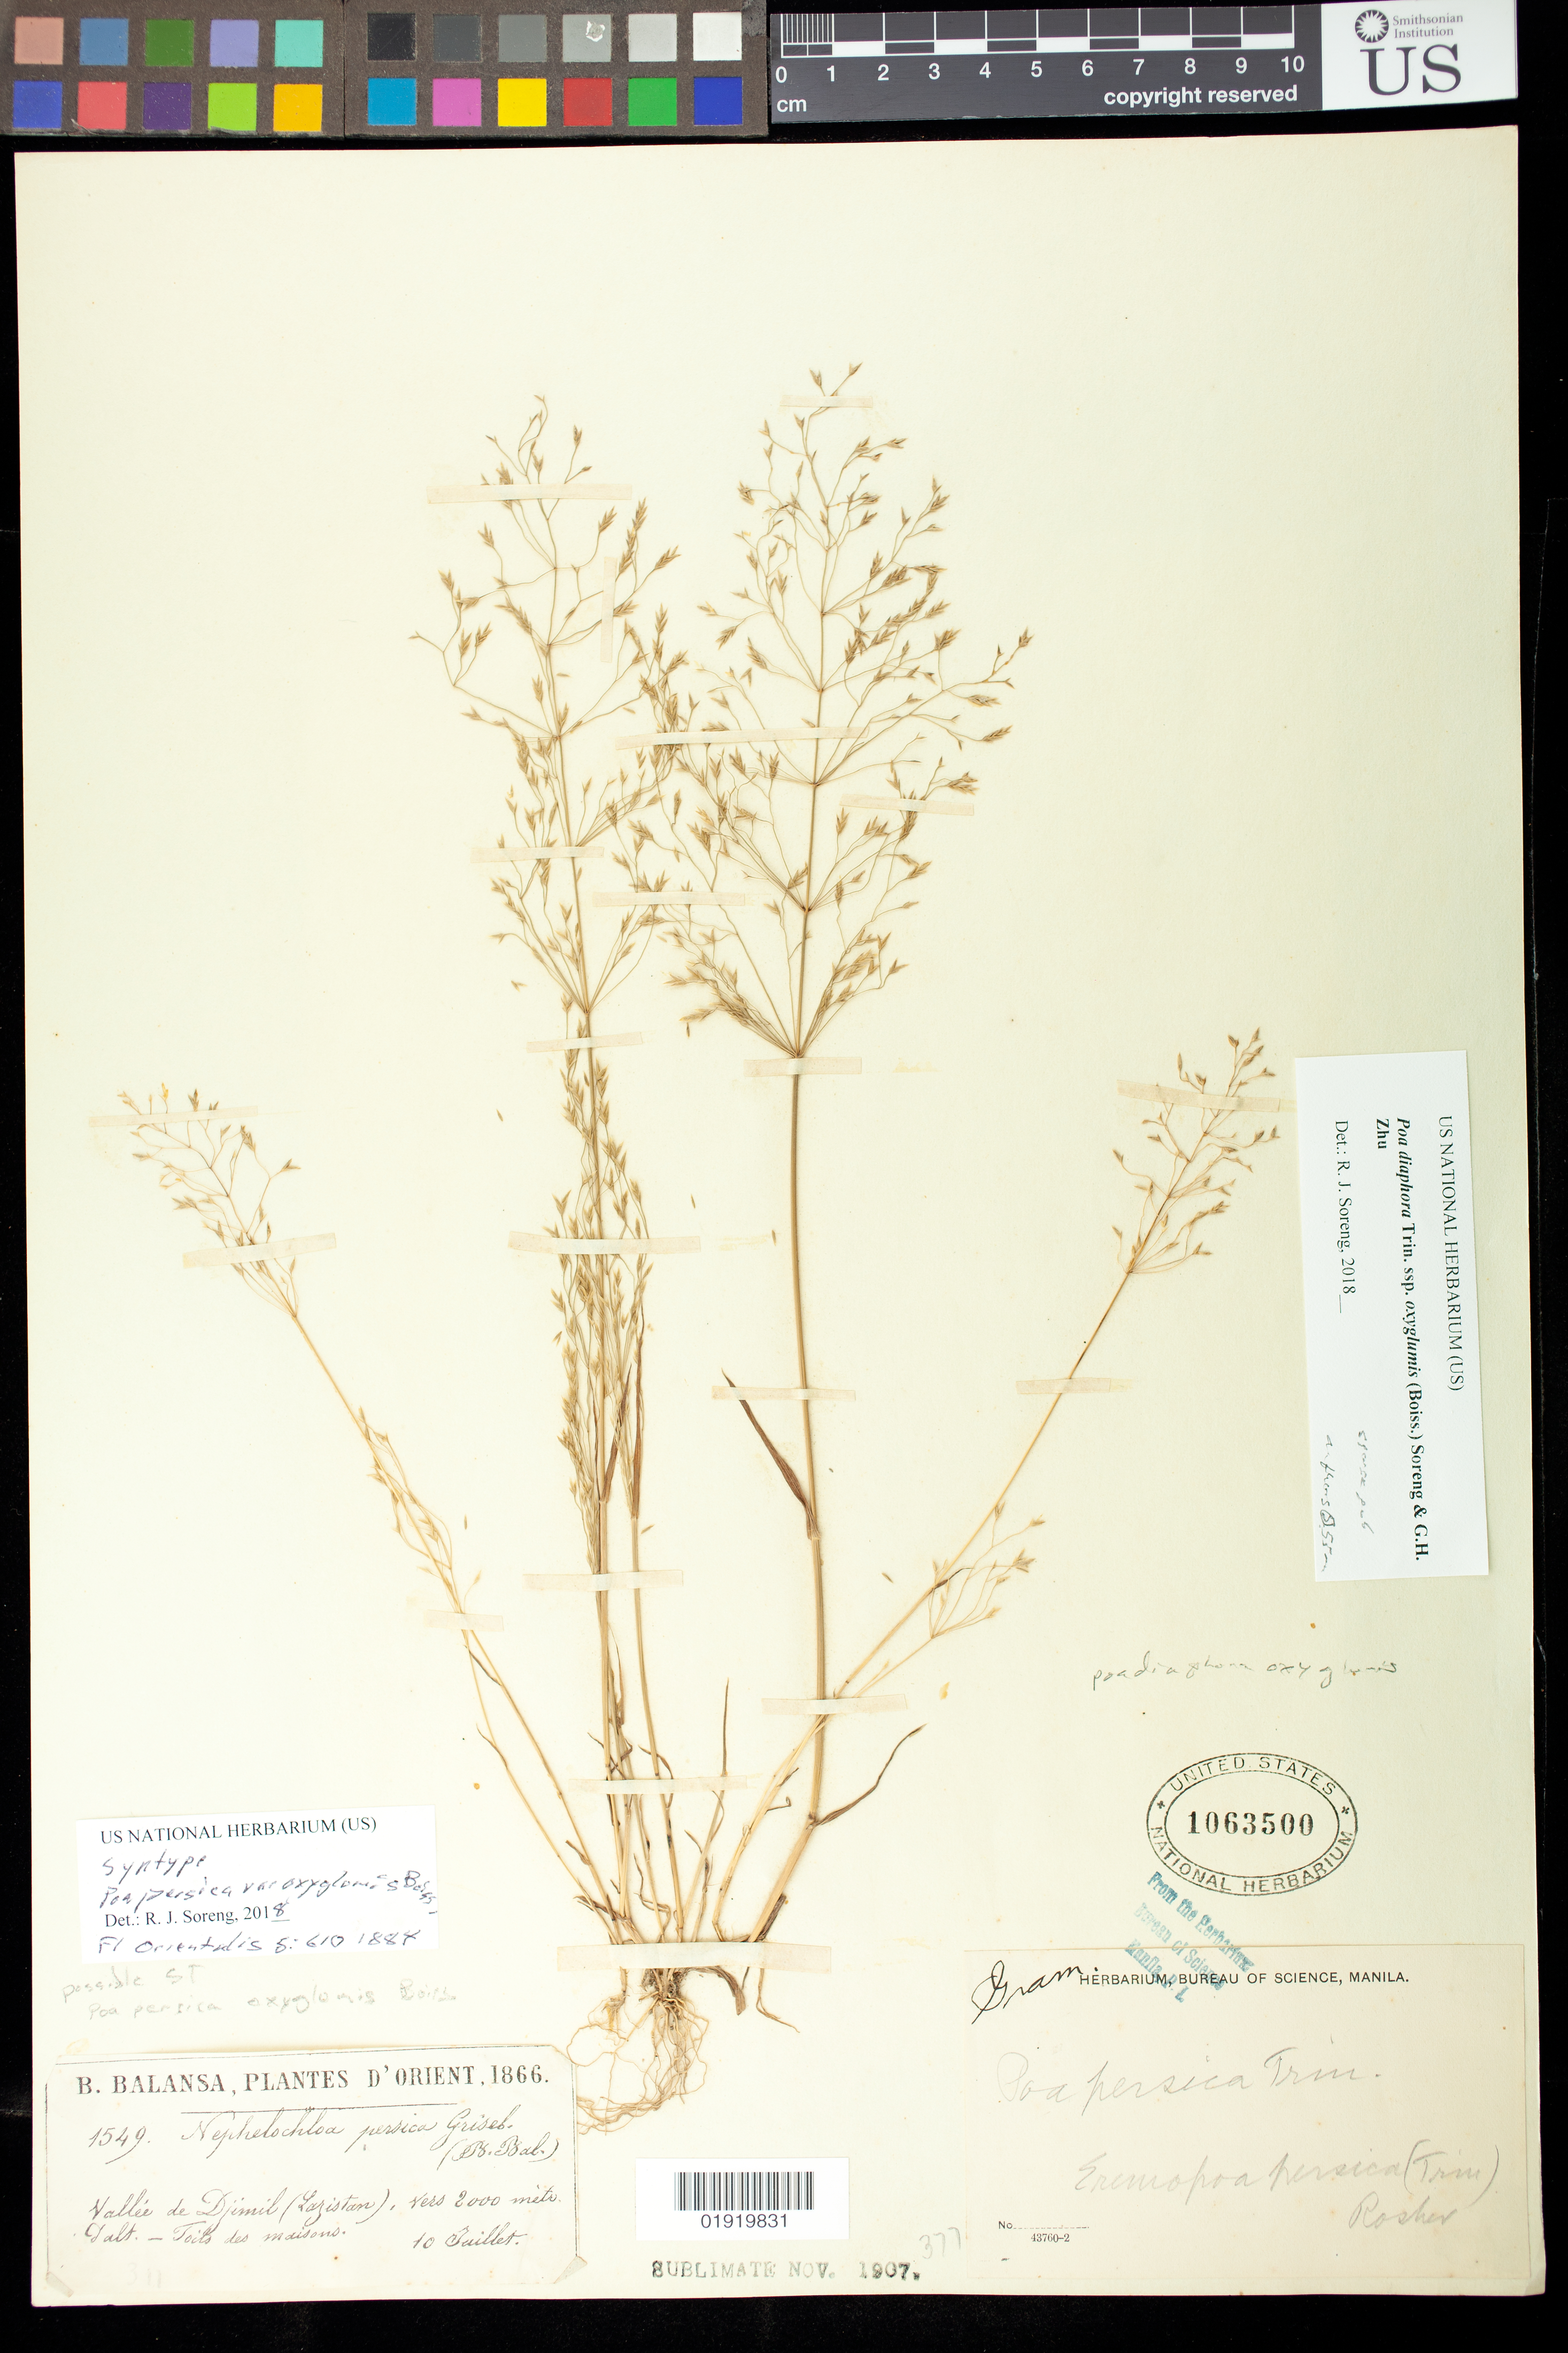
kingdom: Plantae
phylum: Tracheophyta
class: Liliopsida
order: Poales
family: Poaceae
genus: Poa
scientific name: Poa persica var. oxyglumis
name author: Boiss.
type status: Isosyntype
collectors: B. Balansa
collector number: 1549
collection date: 1866-07-10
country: Turkey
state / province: Rize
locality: Plantes d'Orient. Vallée de Djimil (Lazistan)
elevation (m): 2000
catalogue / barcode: US 1063500